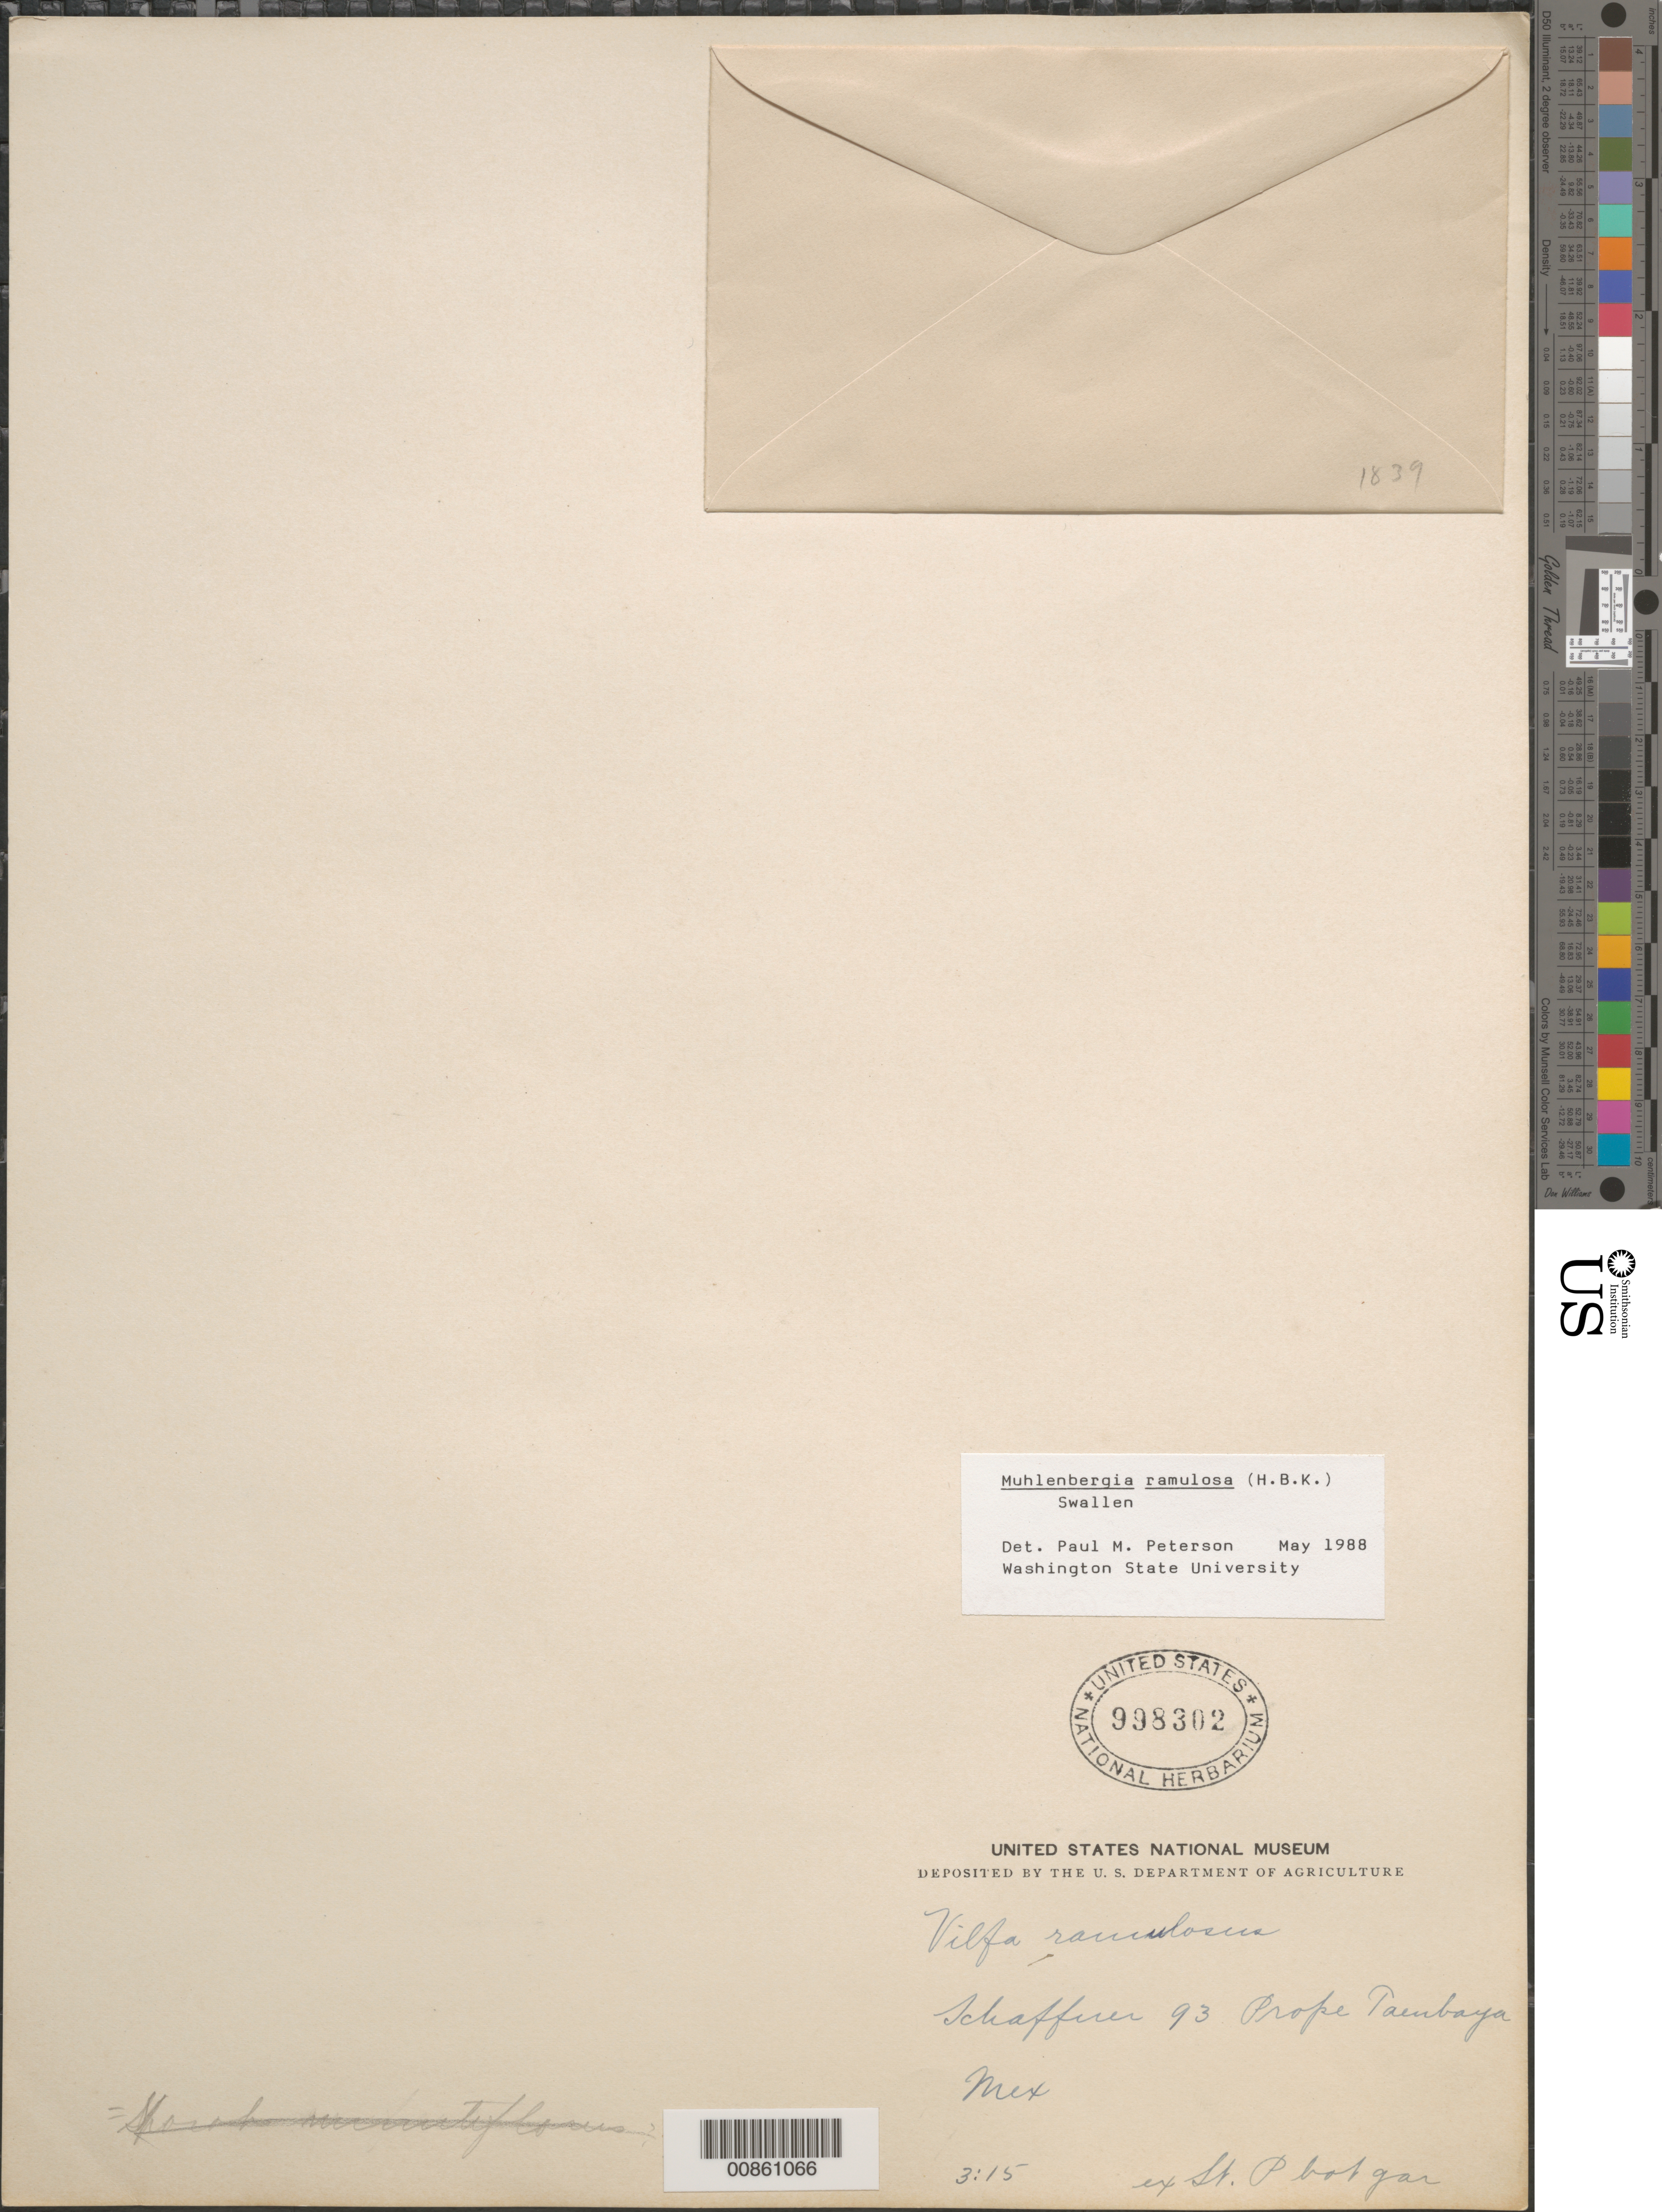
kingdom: Plantae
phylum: Tracheophyta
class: Liliopsida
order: Poales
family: Poaceae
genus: Muhlenbergia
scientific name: Muhlenbergia ramulosa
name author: (Kunth) Swallen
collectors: J. G. Schaffner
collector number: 93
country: Mexico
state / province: Distrito Federal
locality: Tacubaya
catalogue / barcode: US 998302